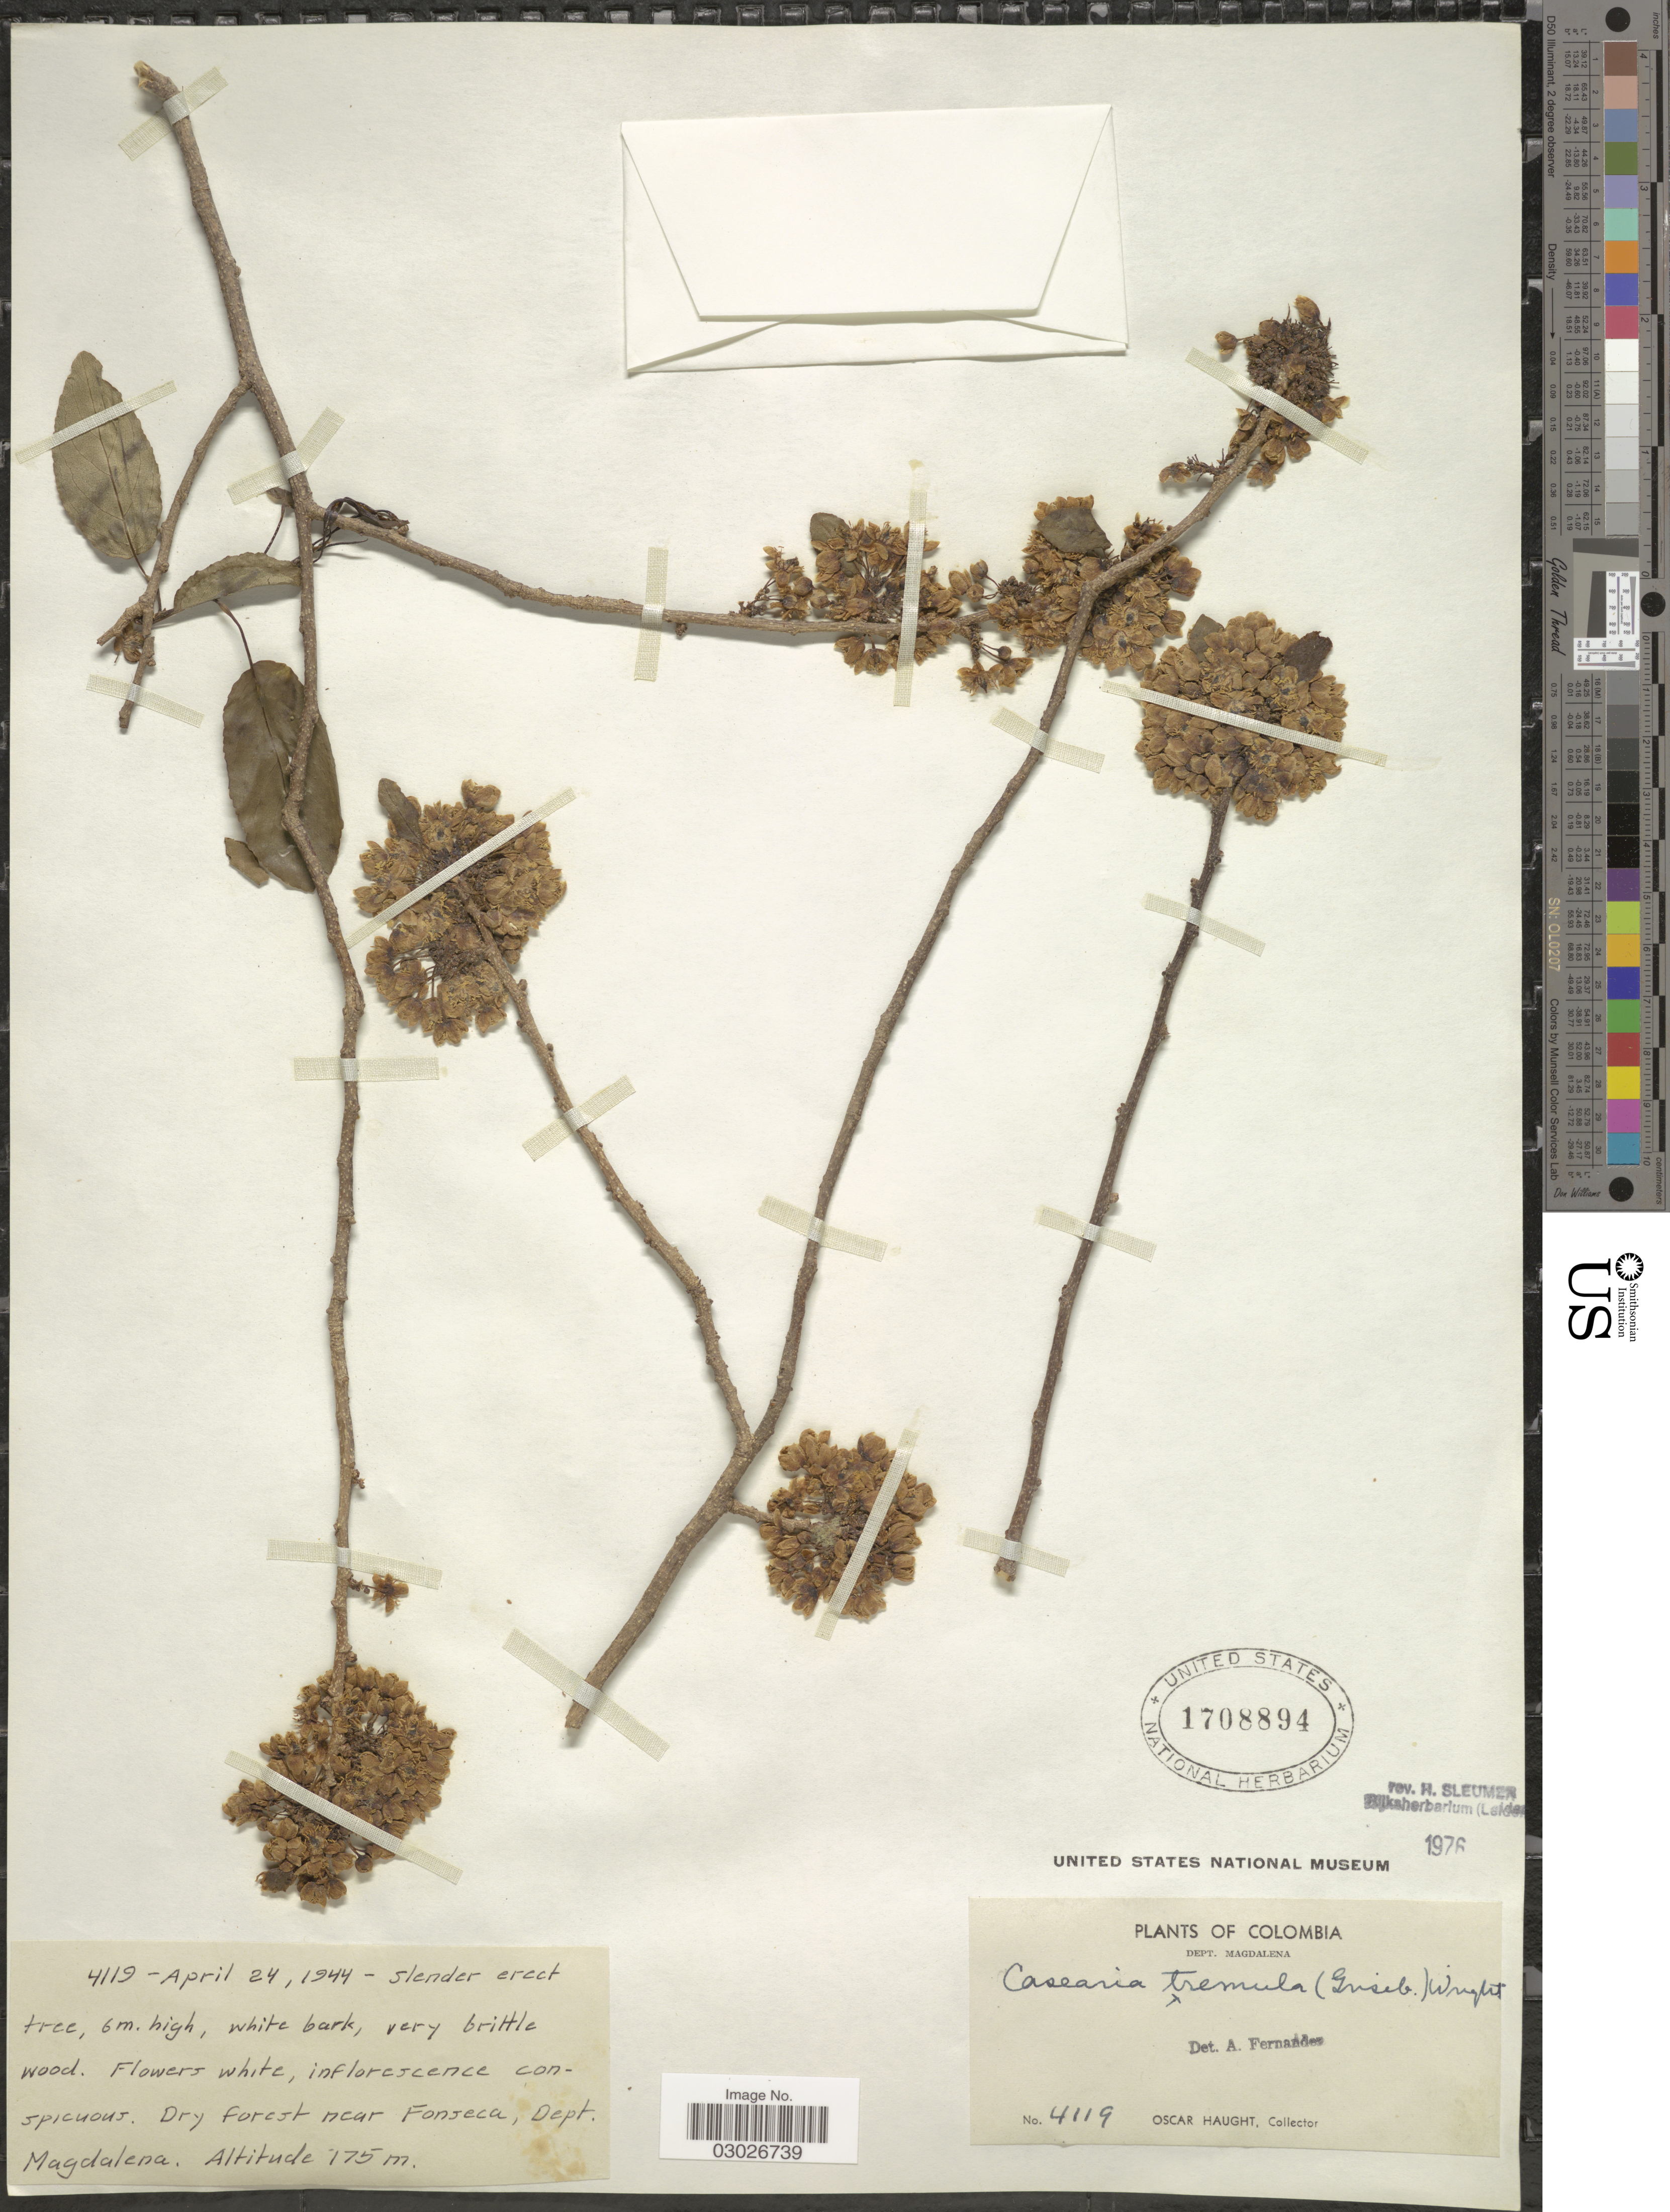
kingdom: Plantae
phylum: Tracheophyta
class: Magnoliopsida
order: Malpighiales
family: Salicaceae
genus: Casearia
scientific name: Casearia tremula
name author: (Griseb.) Griseb. ex C. Wright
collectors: O. L. Haught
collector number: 4119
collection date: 1944-04-24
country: Colombia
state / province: Magdalena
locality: Dept. Magdalena. Dry forest near Fonseca.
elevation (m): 175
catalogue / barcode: US 1708894